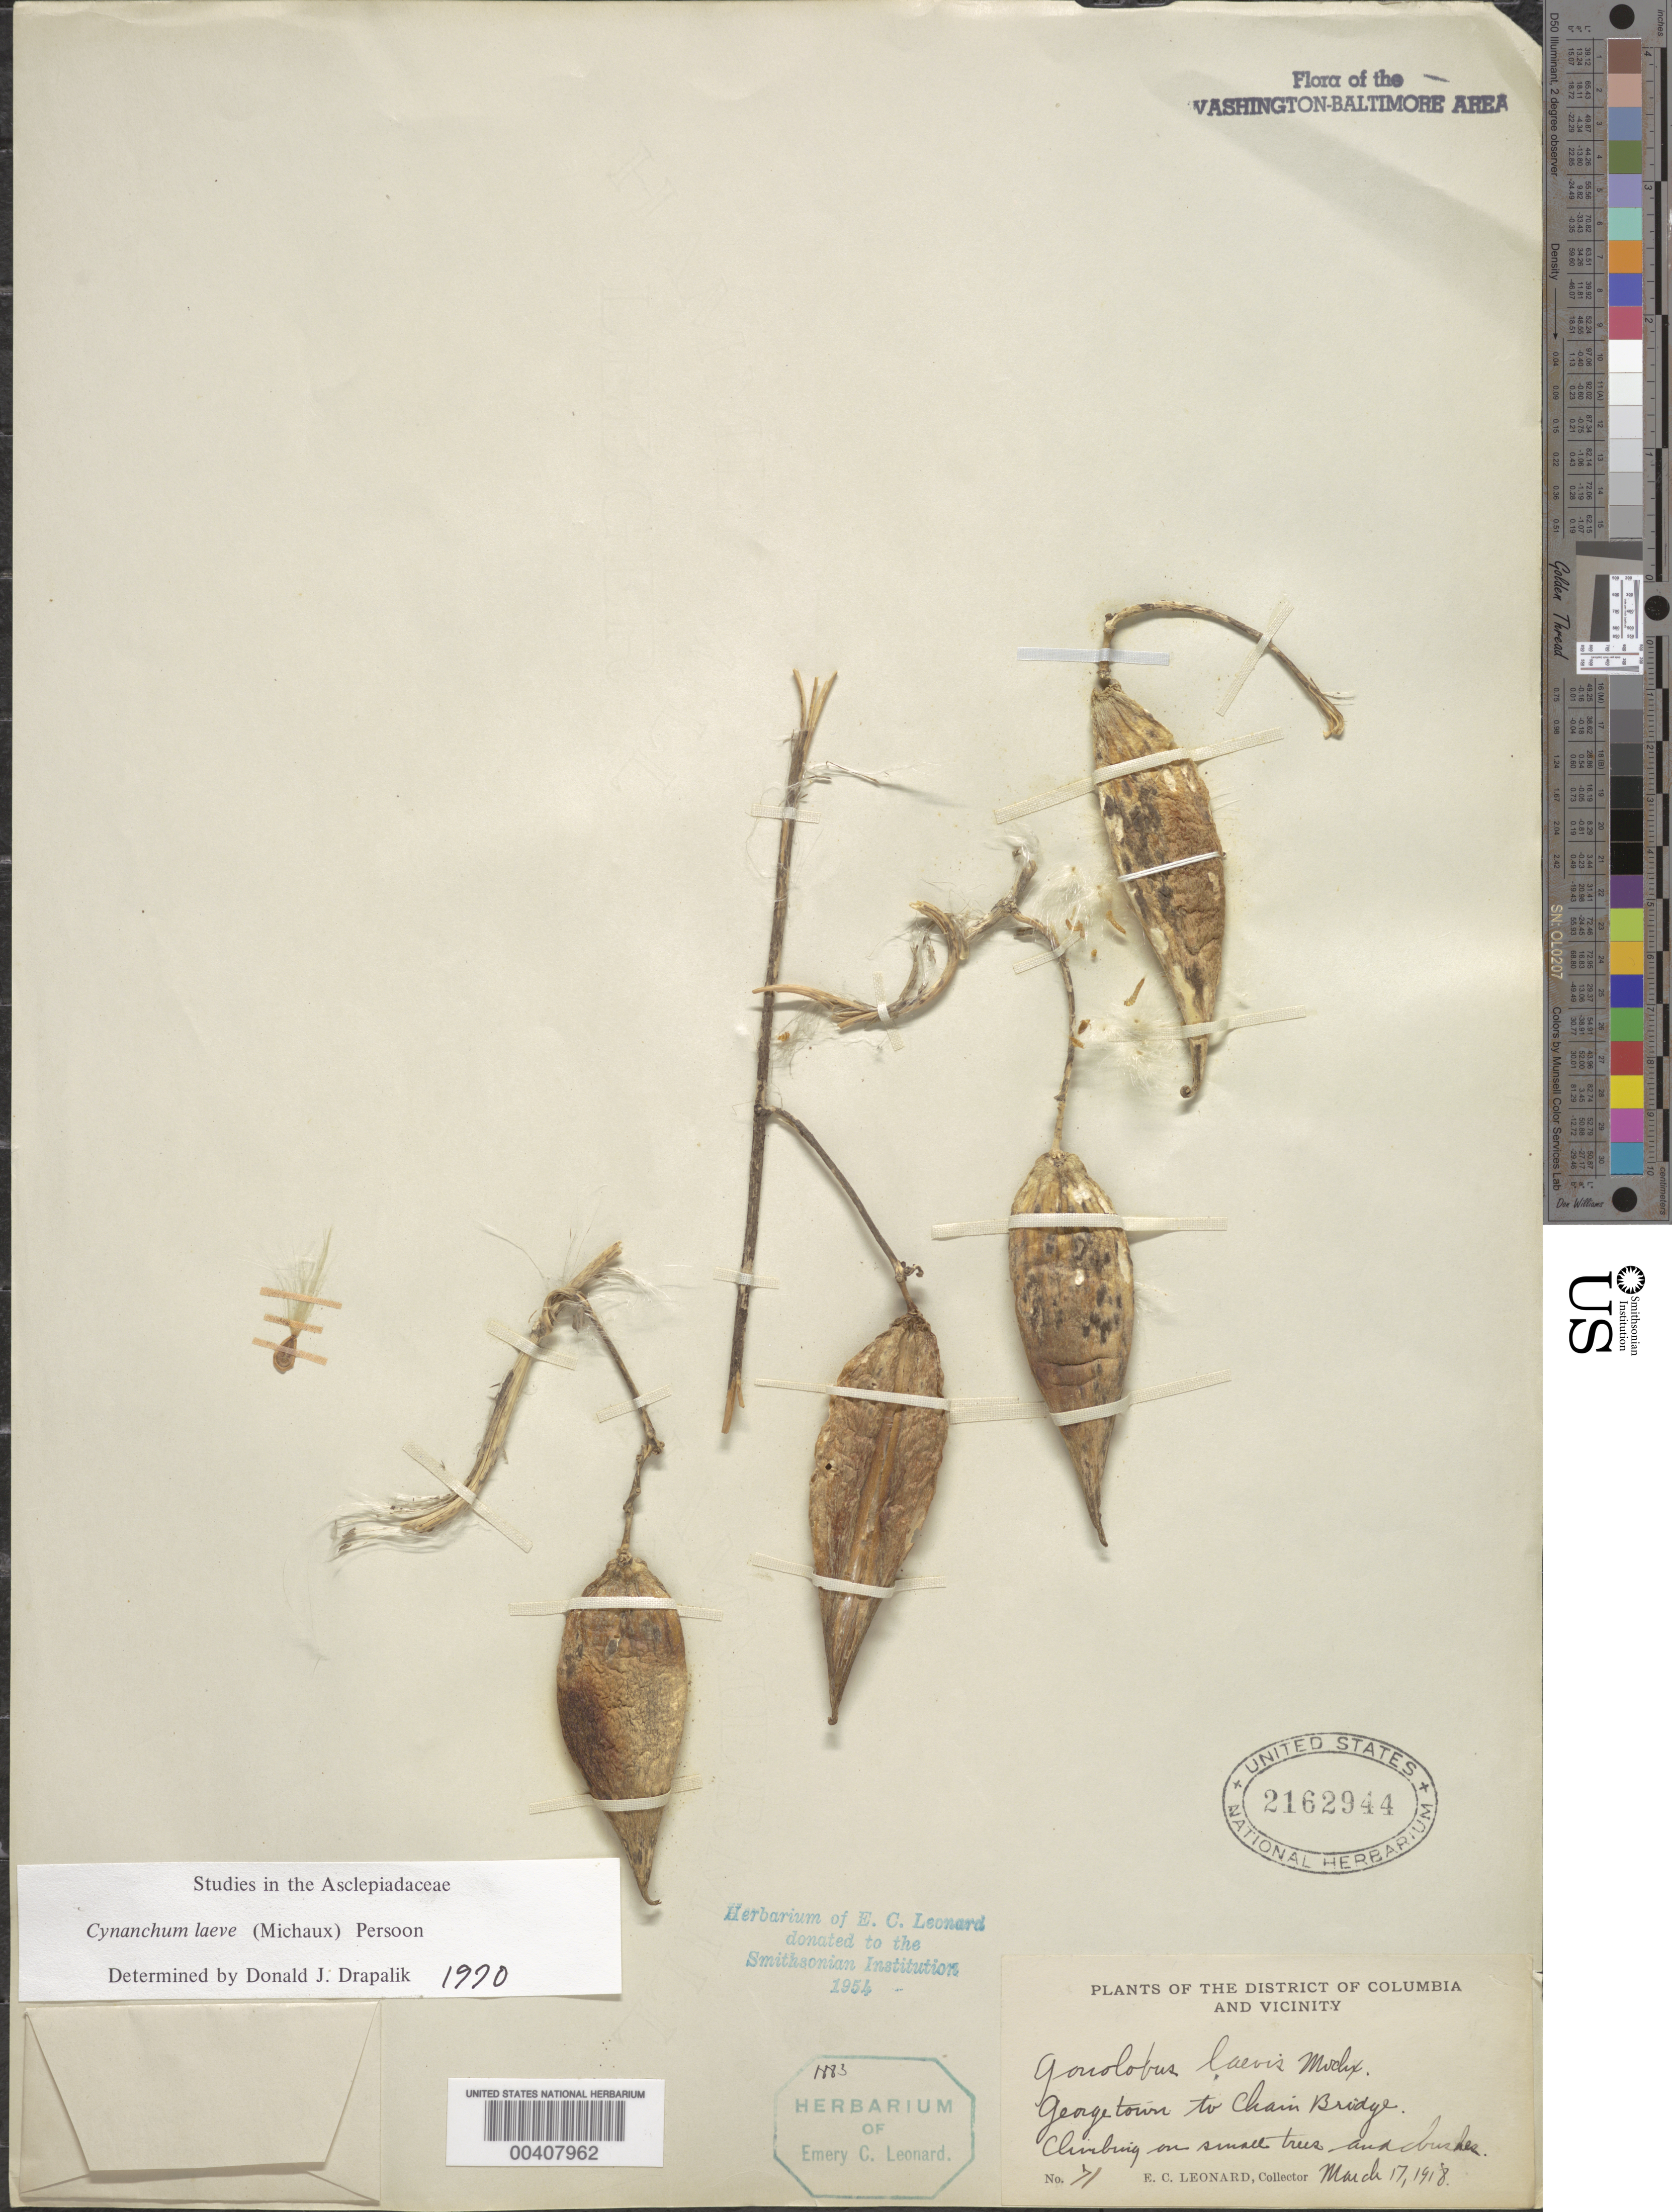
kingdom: Plantae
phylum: Tracheophyta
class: Magnoliopsida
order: Gentianales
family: Apocynaceae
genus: Cynanchum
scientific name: Cynanchum laeve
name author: (Michx.) Pers.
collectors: E. C. Leonard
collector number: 71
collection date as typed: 17 Mar 1918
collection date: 1918-03-17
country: United States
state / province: District of Columbia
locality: Georgetown to Chain Bridge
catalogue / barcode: US 2162944